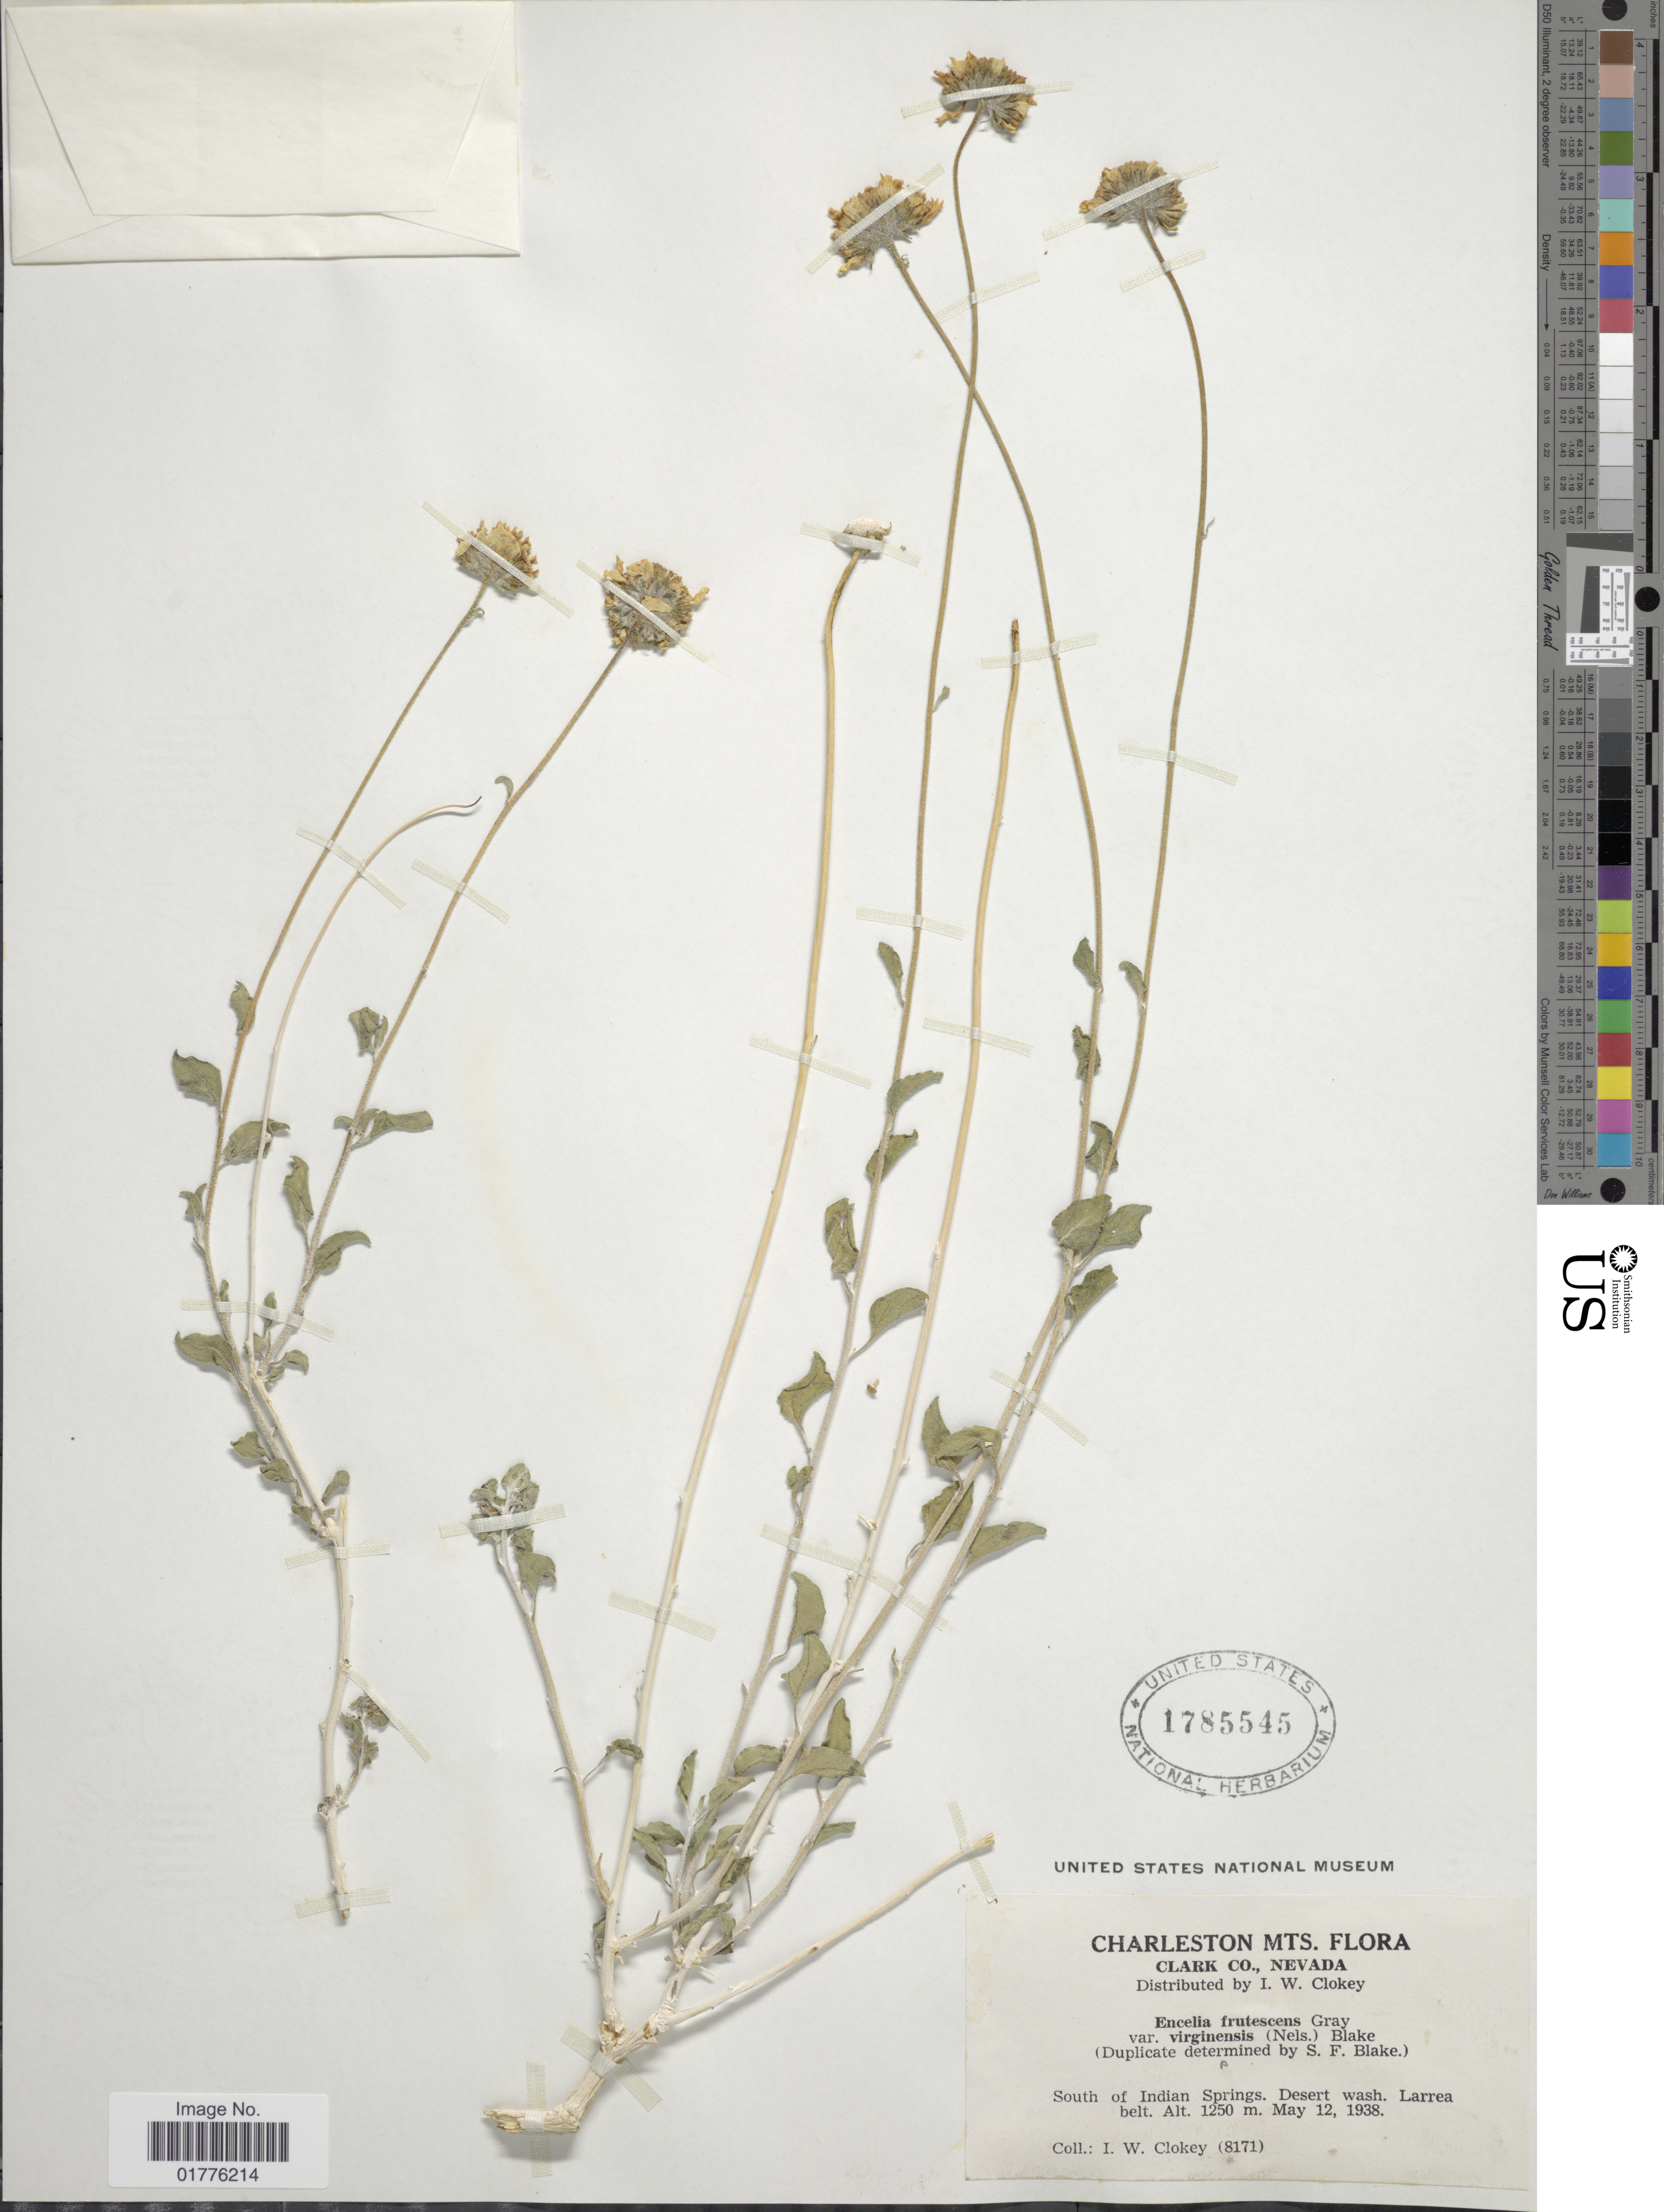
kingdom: Plantae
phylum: Tracheophyta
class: Magnoliopsida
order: Asterales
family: Asteraceae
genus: Encelia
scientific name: Encelia frutescens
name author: (A. Gray) A. Gray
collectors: I. W. Clokey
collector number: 8171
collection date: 1938-05-12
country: United States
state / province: Nevada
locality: Charleston Mts. Clark Co., Nevada. South of Indian Springs, Deser wash. Larrea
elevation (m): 1250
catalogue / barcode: US 1785545